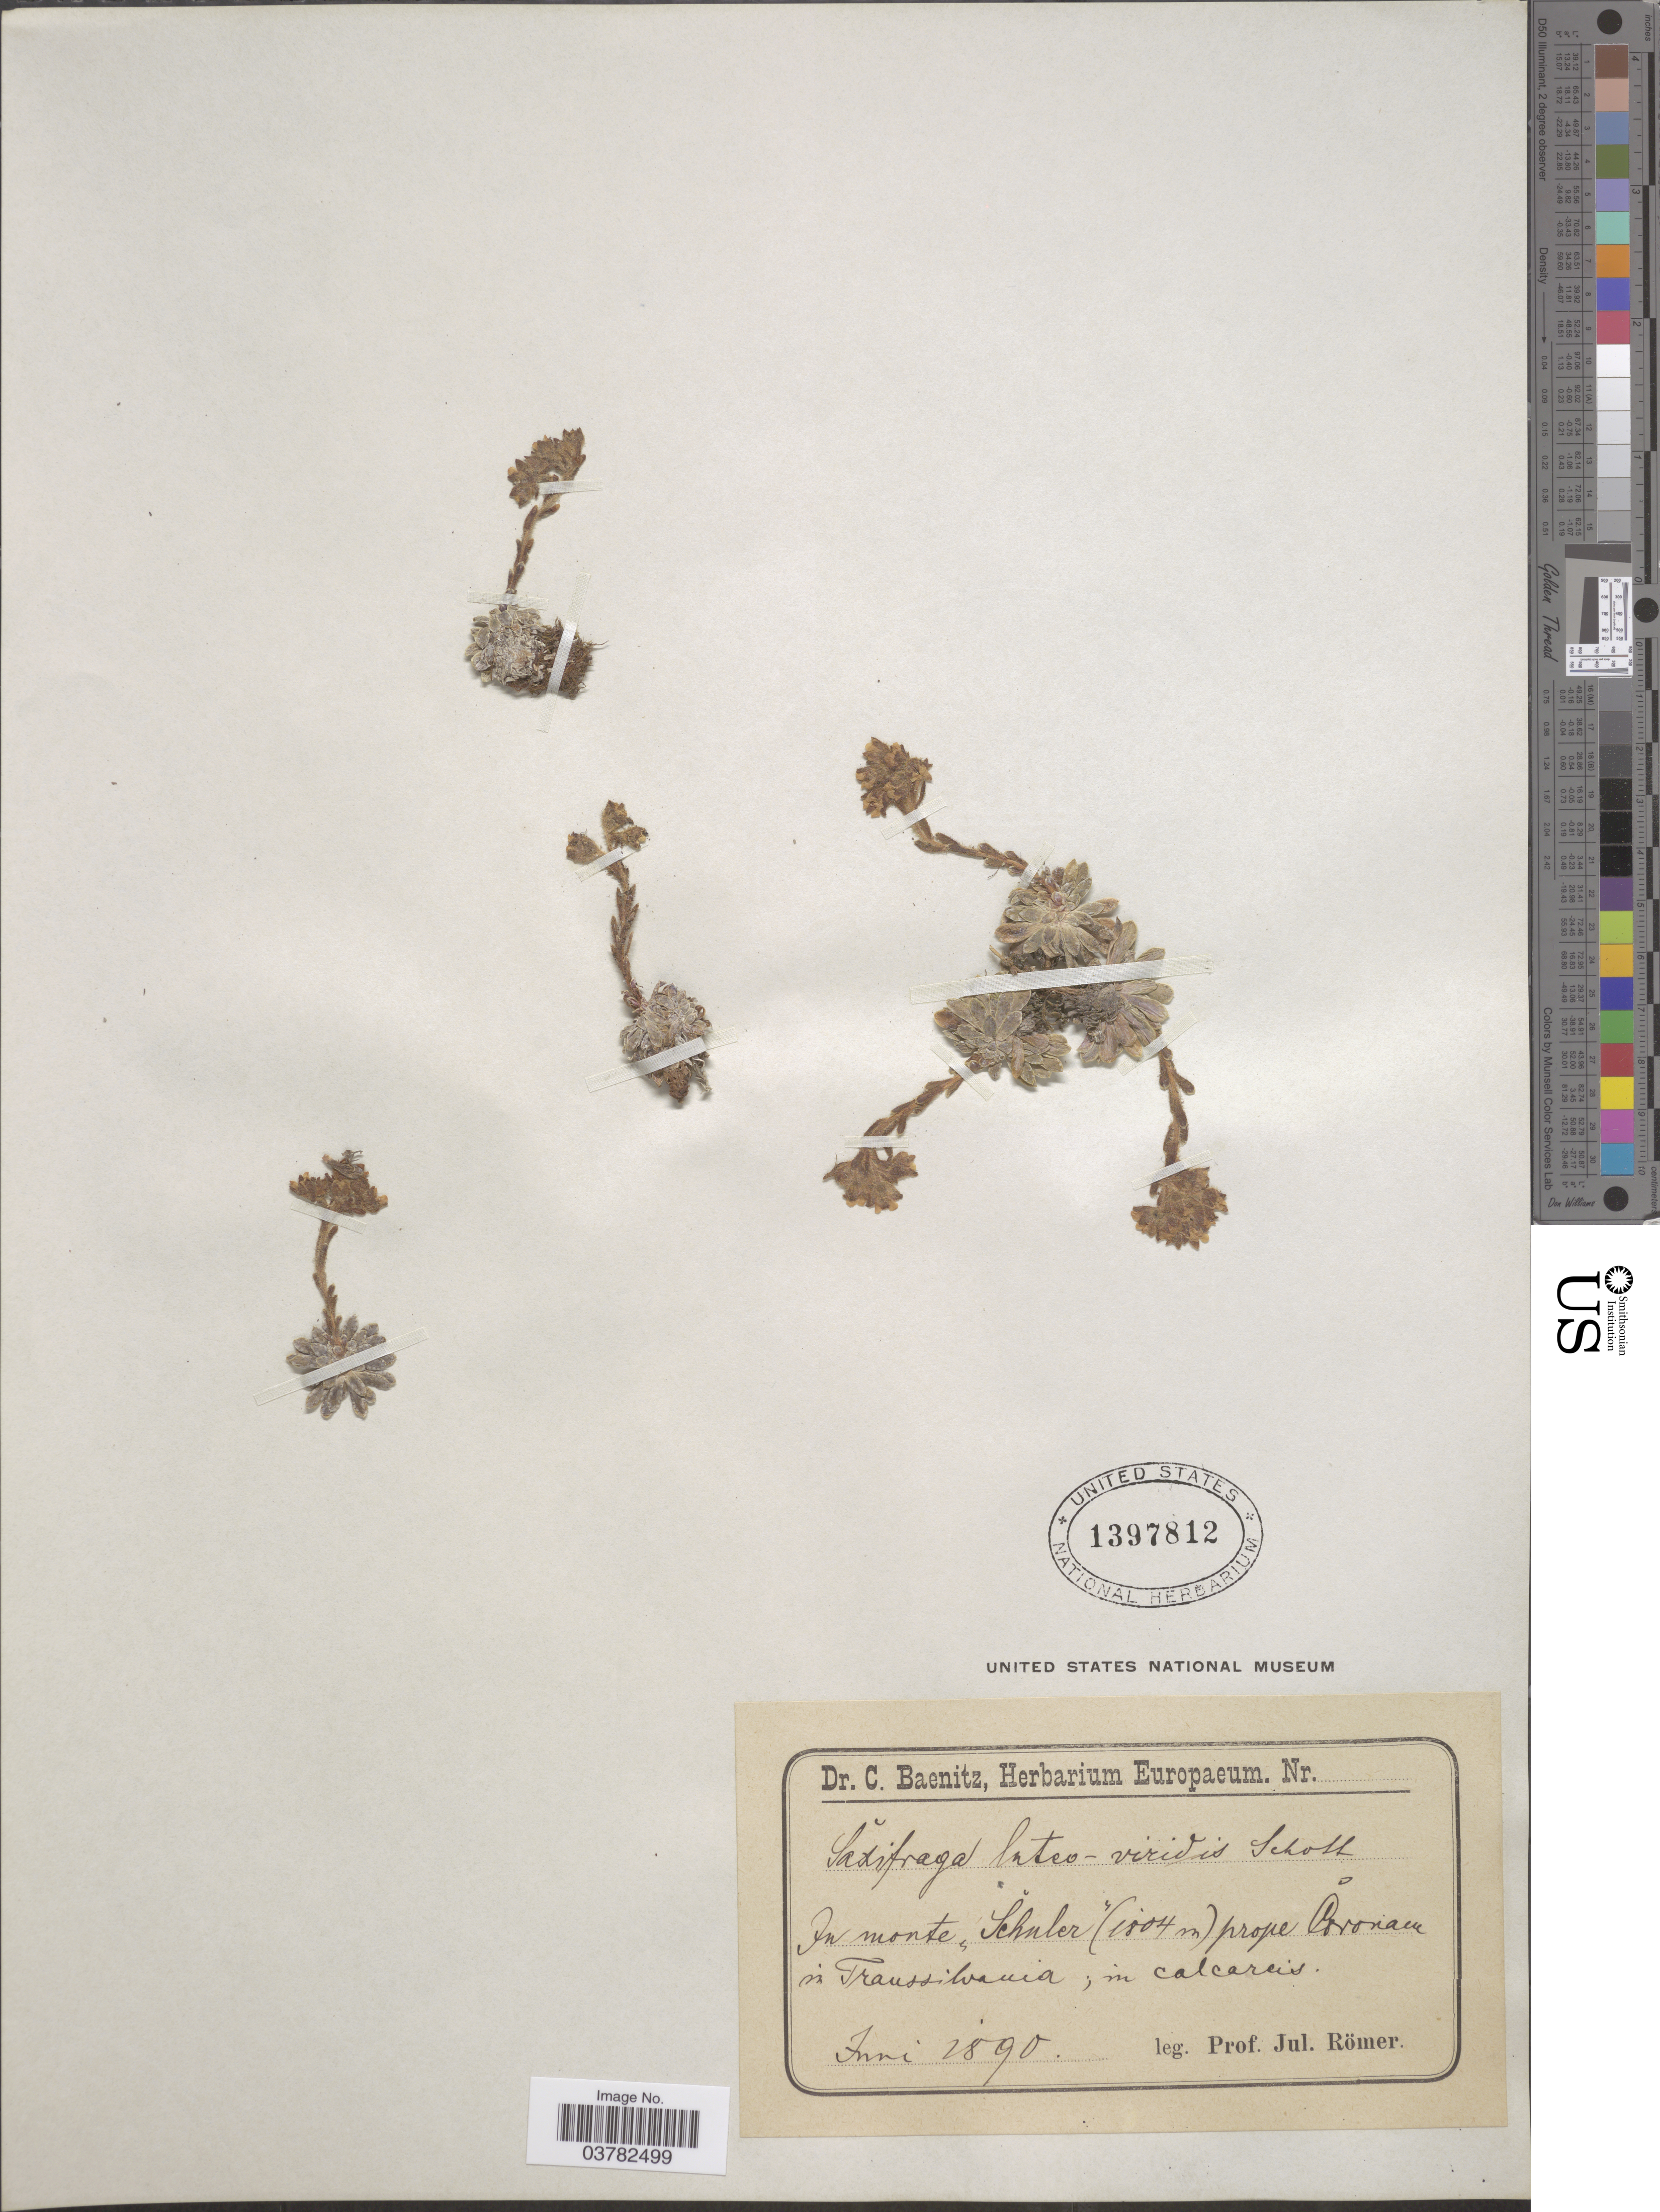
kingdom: Plantae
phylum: Tracheophyta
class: Magnoliopsida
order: Saxifragales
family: Saxifragaceae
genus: Saxifraga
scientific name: Saxifraga luteoviridis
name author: Schott & Kotschy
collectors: J. Romer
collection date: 1890-06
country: Romania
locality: In monte "Schuler" prope Coroniam [interpreted] in Transsilvania.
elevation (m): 1804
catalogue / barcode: US 1397812